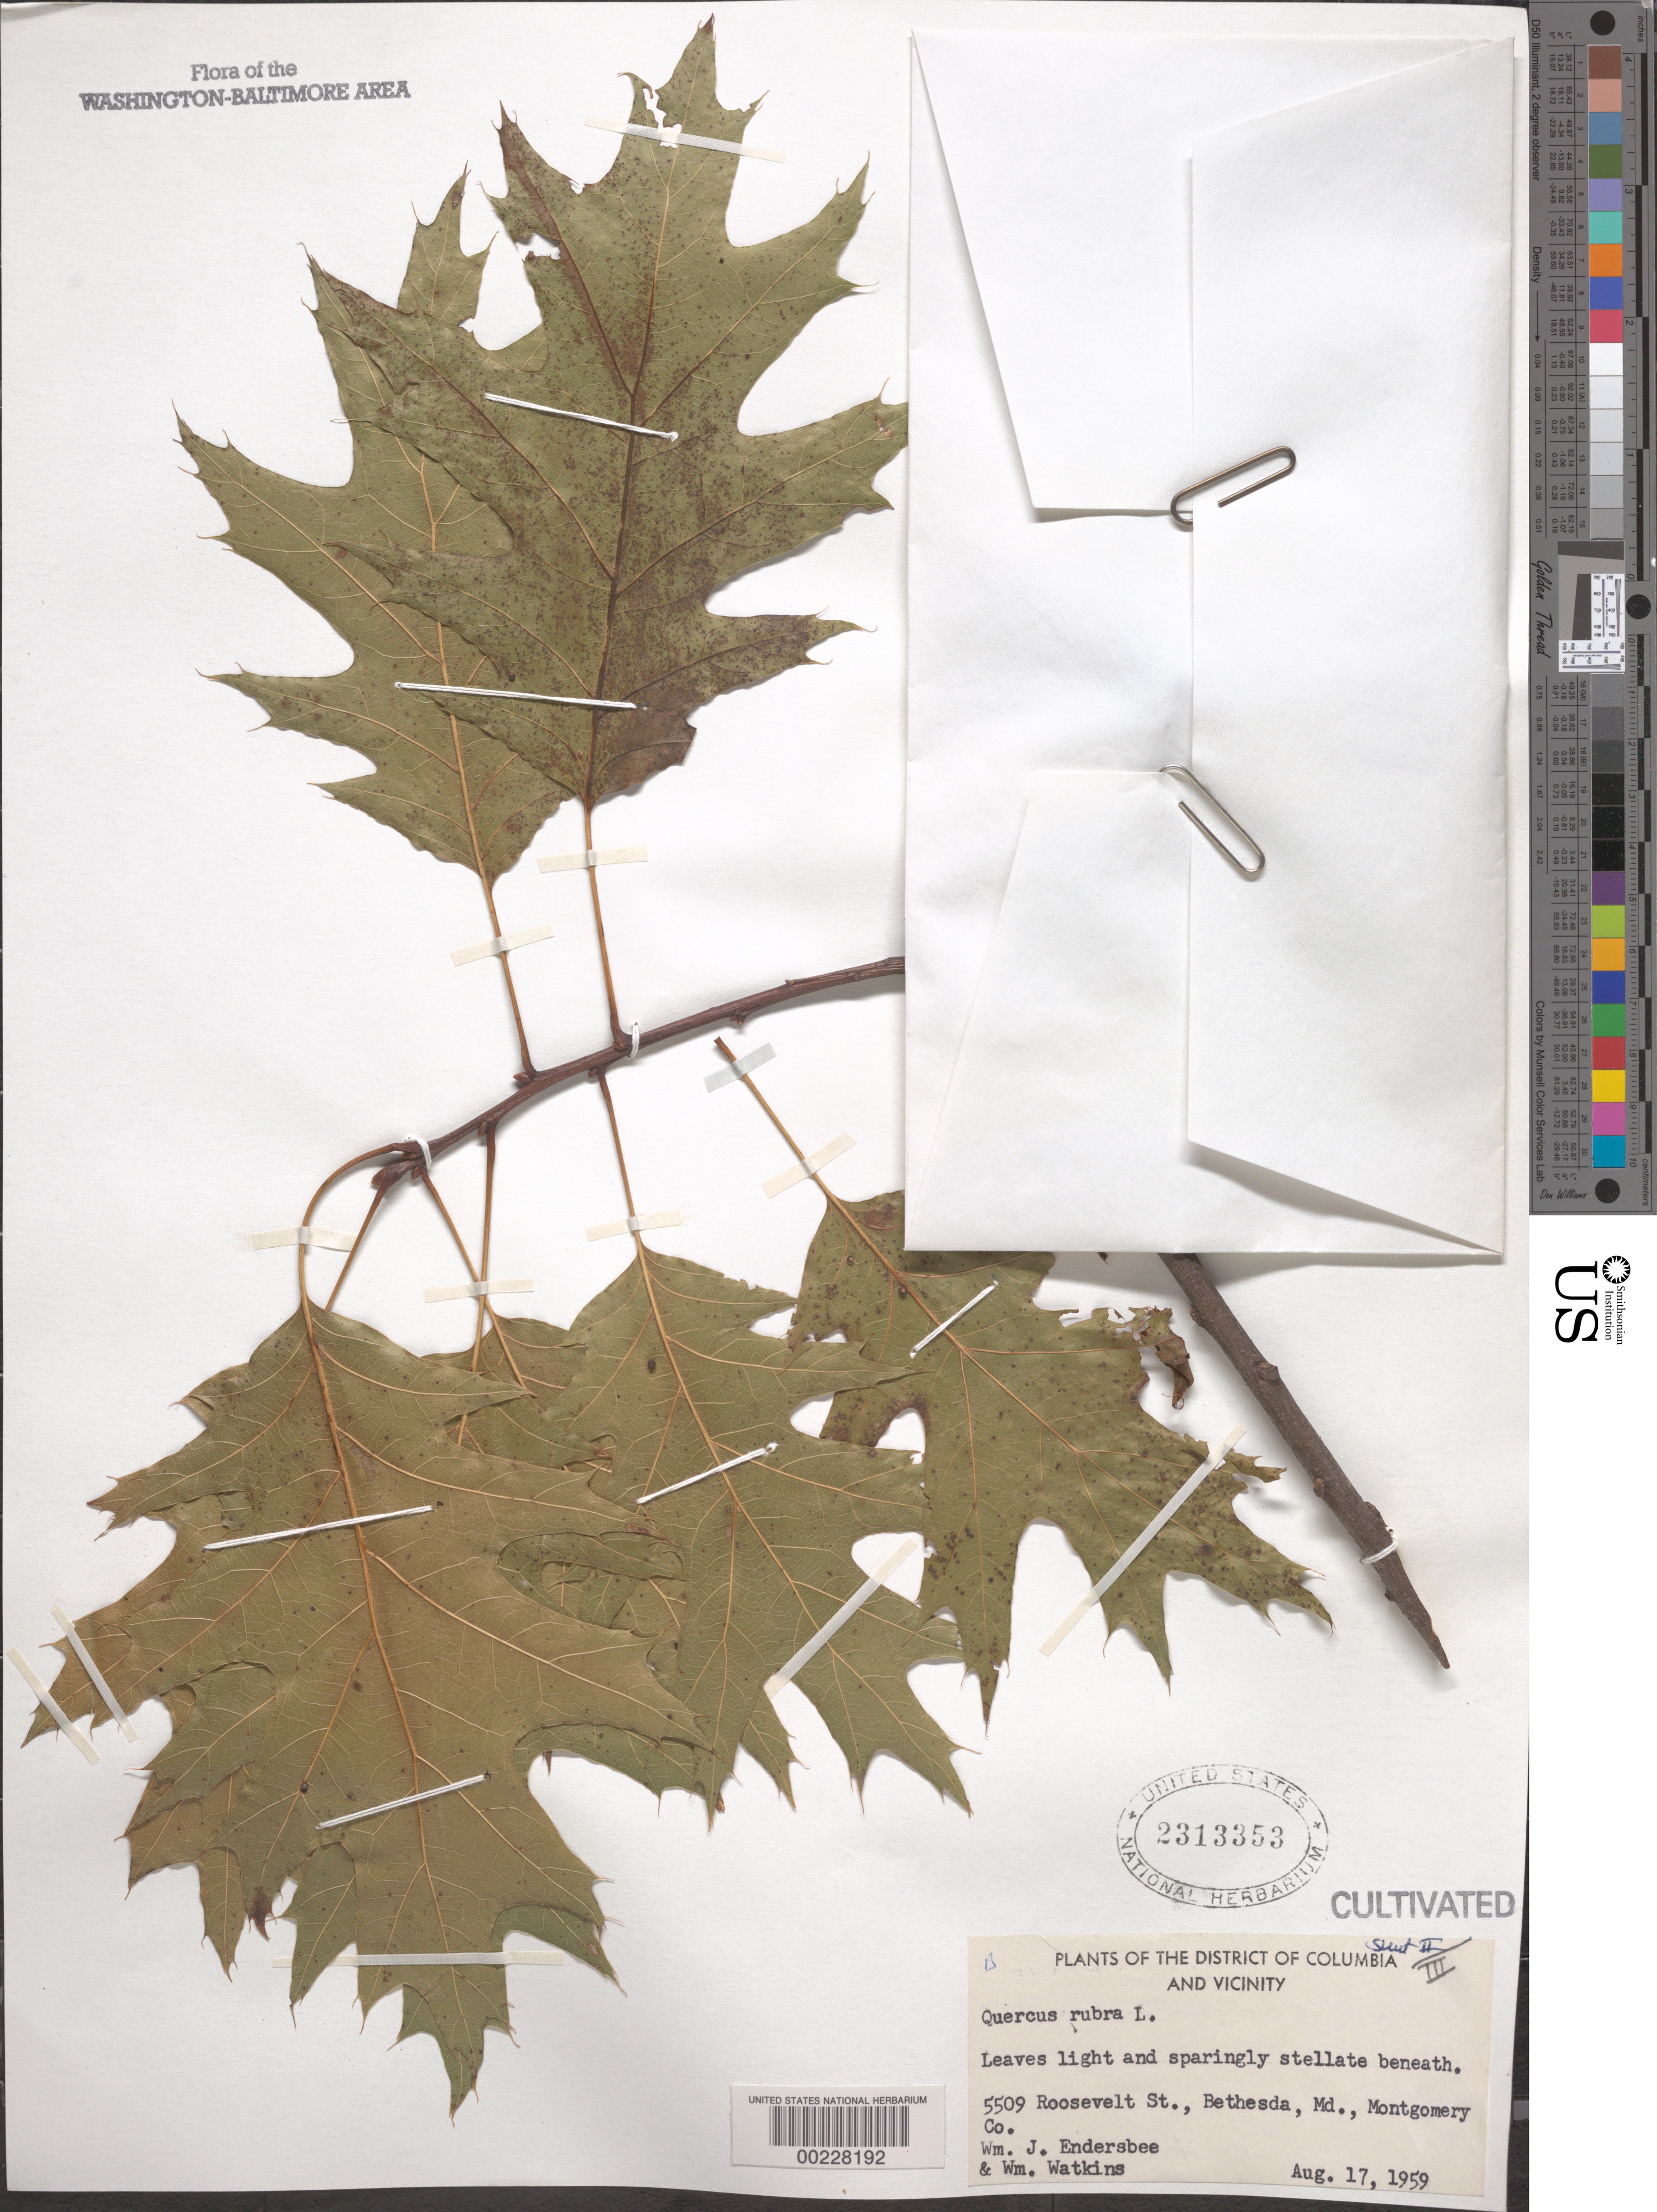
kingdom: Plantae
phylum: Tracheophyta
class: Magnoliopsida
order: Fagales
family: Fagaceae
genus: Quercus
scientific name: Quercus rubra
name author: L.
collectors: W. Endersbee & W. Watkins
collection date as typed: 17 Aug 1959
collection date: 1959-08-17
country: United States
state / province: Maryland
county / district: Montgomery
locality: Bethesda, 5509 Rosevelt St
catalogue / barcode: US 2313353